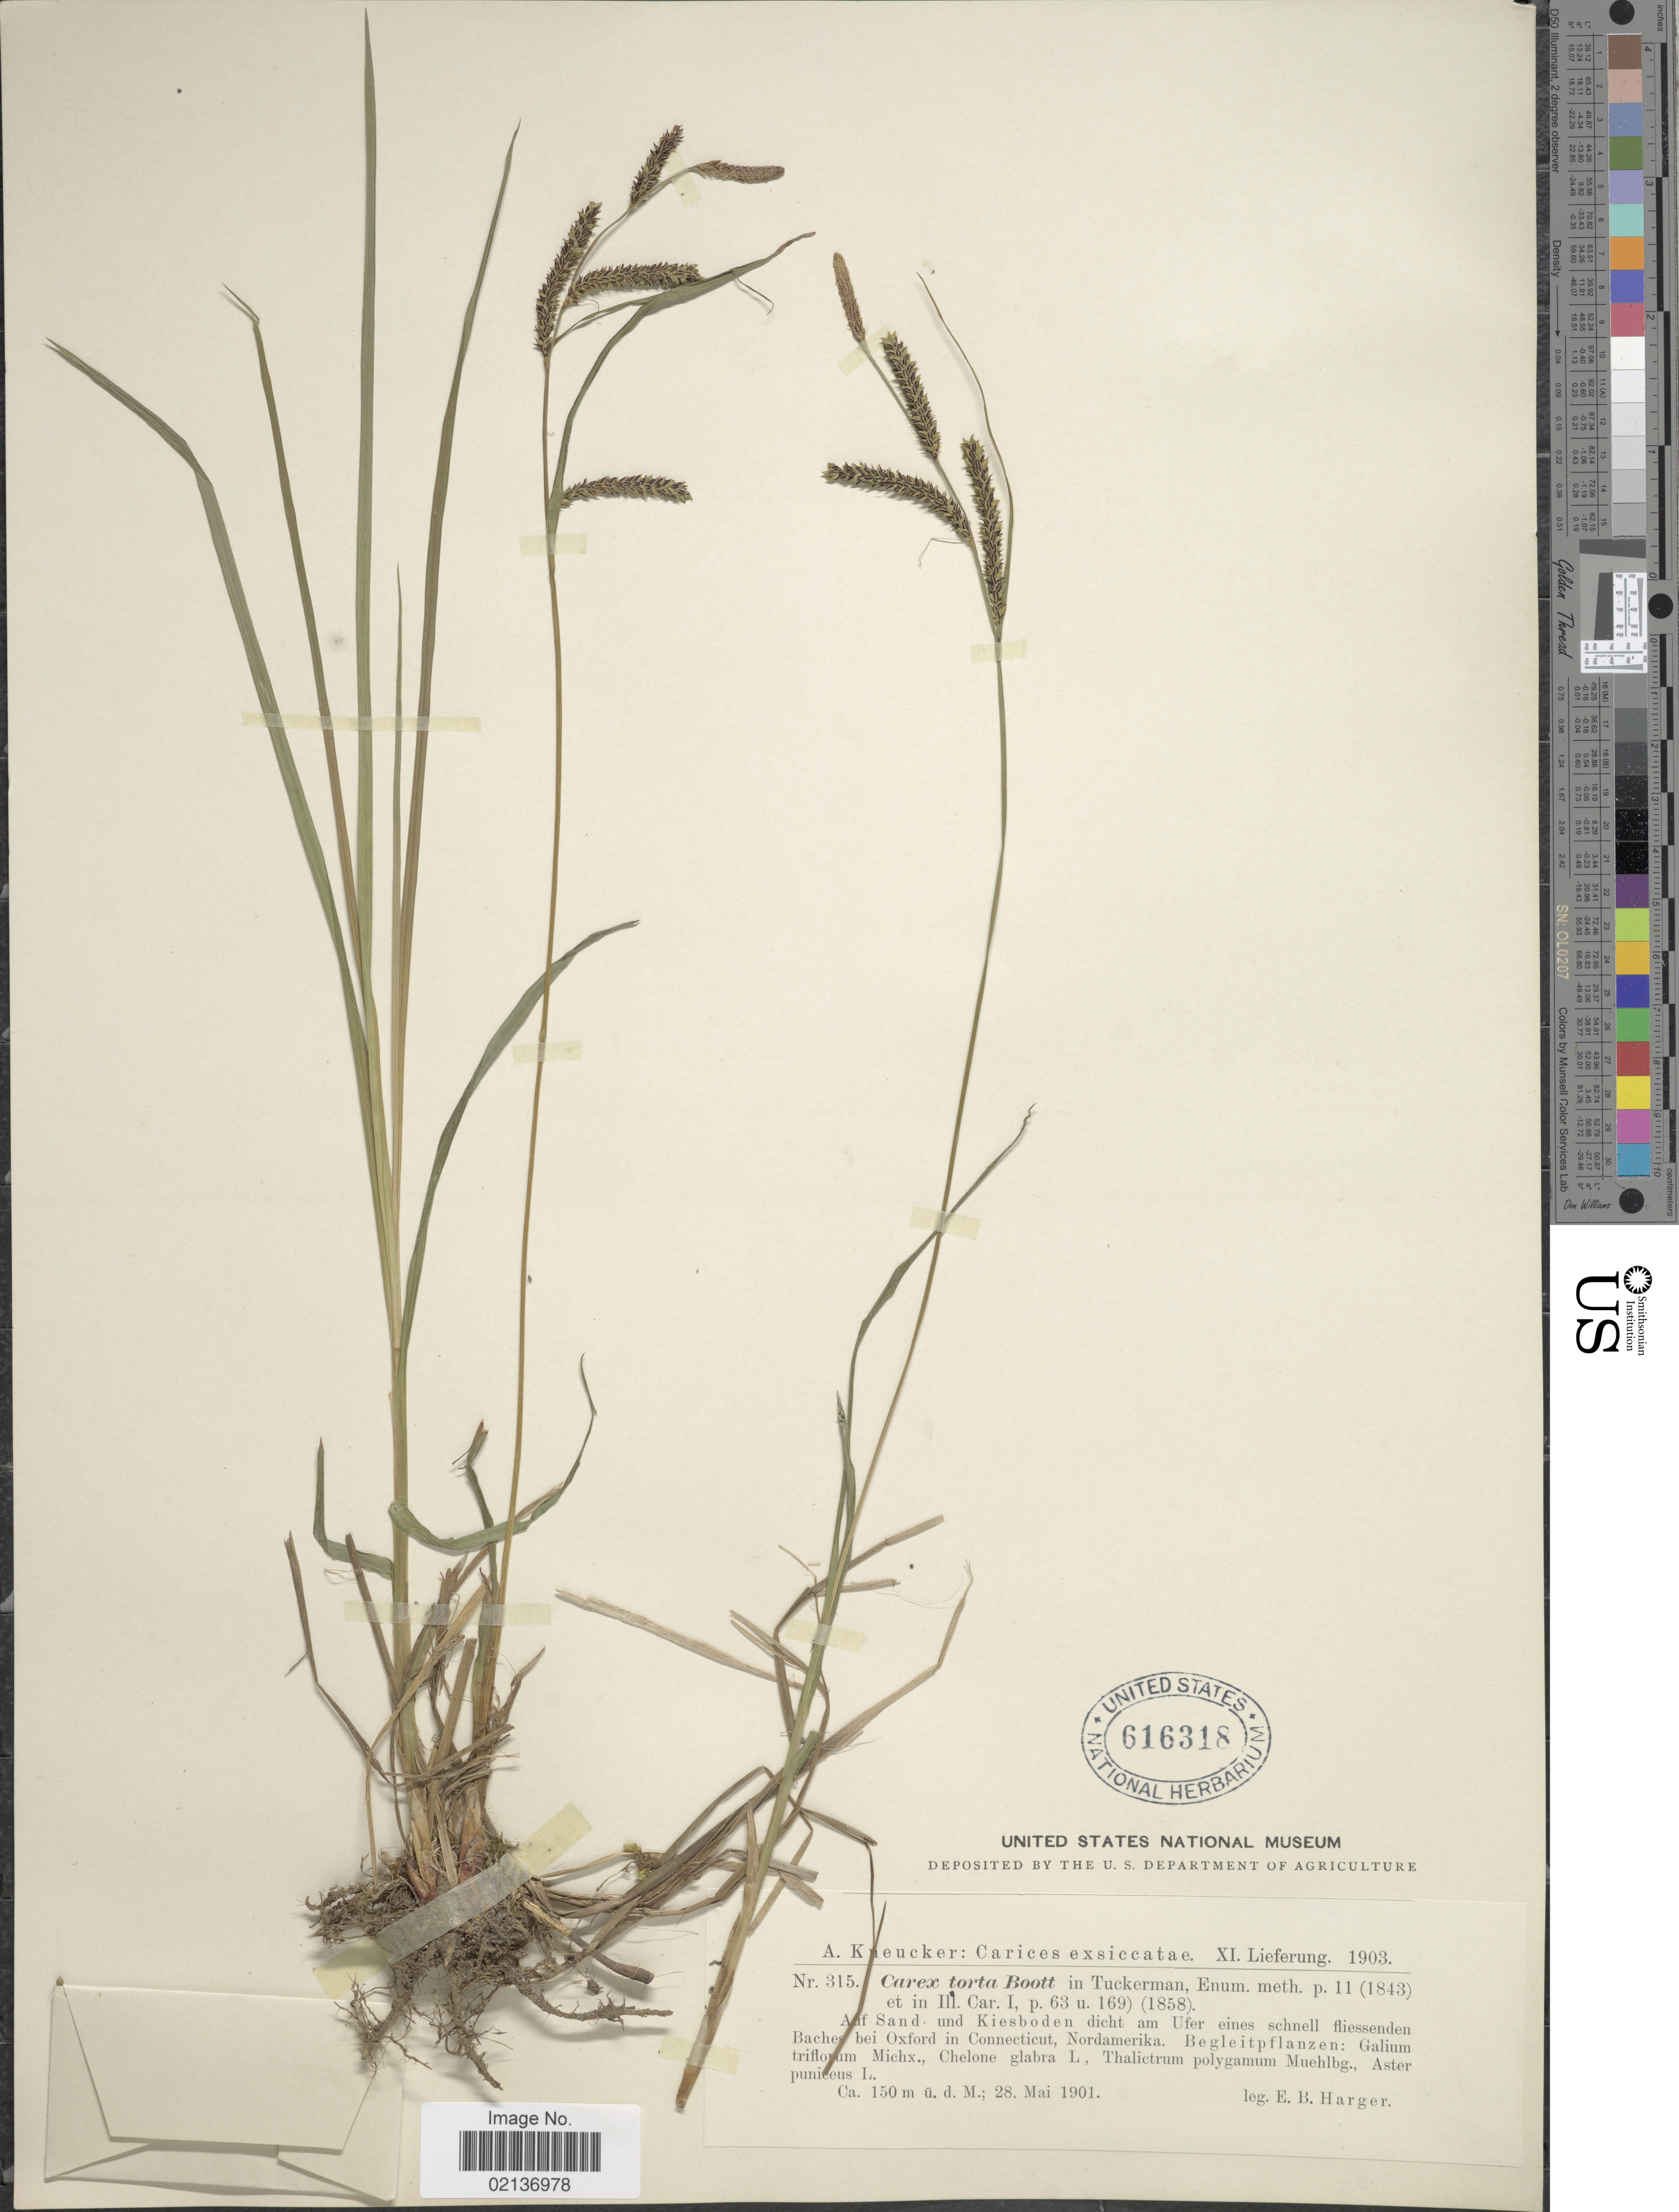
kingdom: Plantae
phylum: Tracheophyta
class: Liliopsida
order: Poales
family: Cyperaceae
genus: Carex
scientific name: Carex torta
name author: Boott ex Tuck.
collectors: E. B. Harger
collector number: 315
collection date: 1901-05-28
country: United States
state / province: Connecticut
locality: Bei Oxford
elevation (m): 150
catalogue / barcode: US 616318